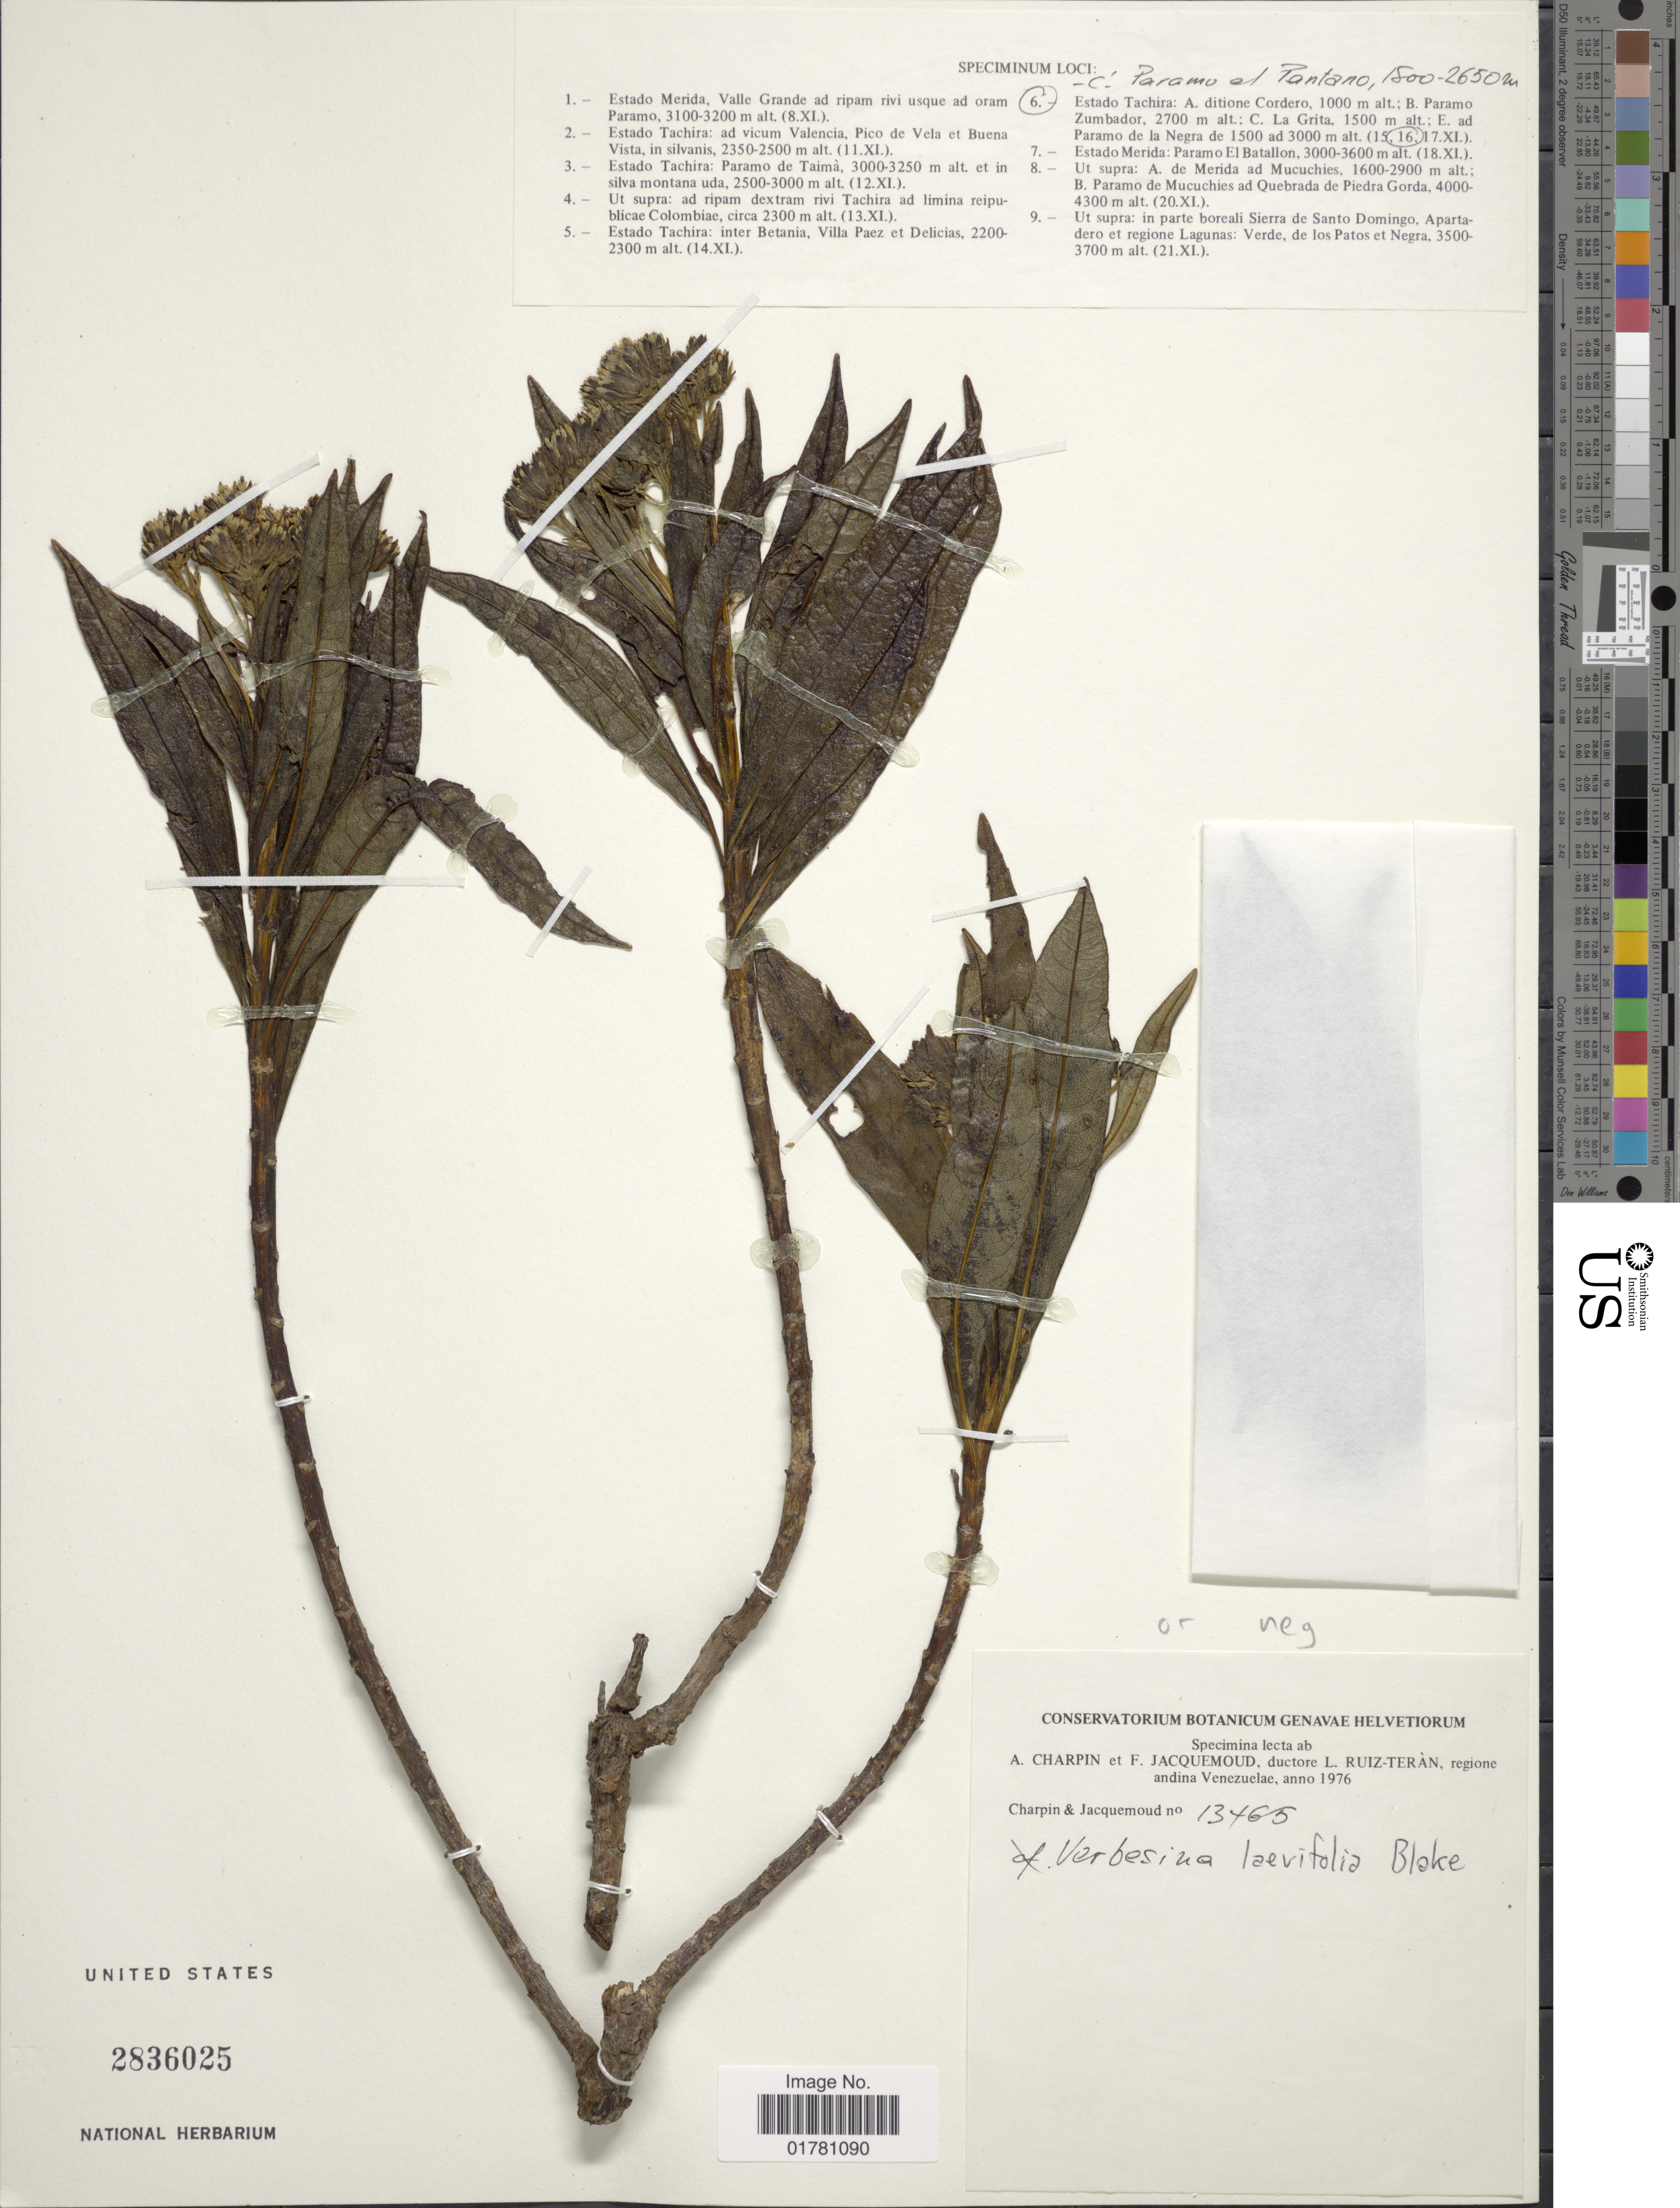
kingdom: Plantae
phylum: Tracheophyta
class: Magnoliopsida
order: Asterales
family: Asteraceae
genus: Verbesina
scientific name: Verbesina negrensis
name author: Steyerm.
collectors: A. Charpin & F. Jacquemoud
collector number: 13465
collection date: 1976-11-16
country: Venezuela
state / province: Tachira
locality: Paramo el Pantano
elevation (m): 1800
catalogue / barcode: US 2836025